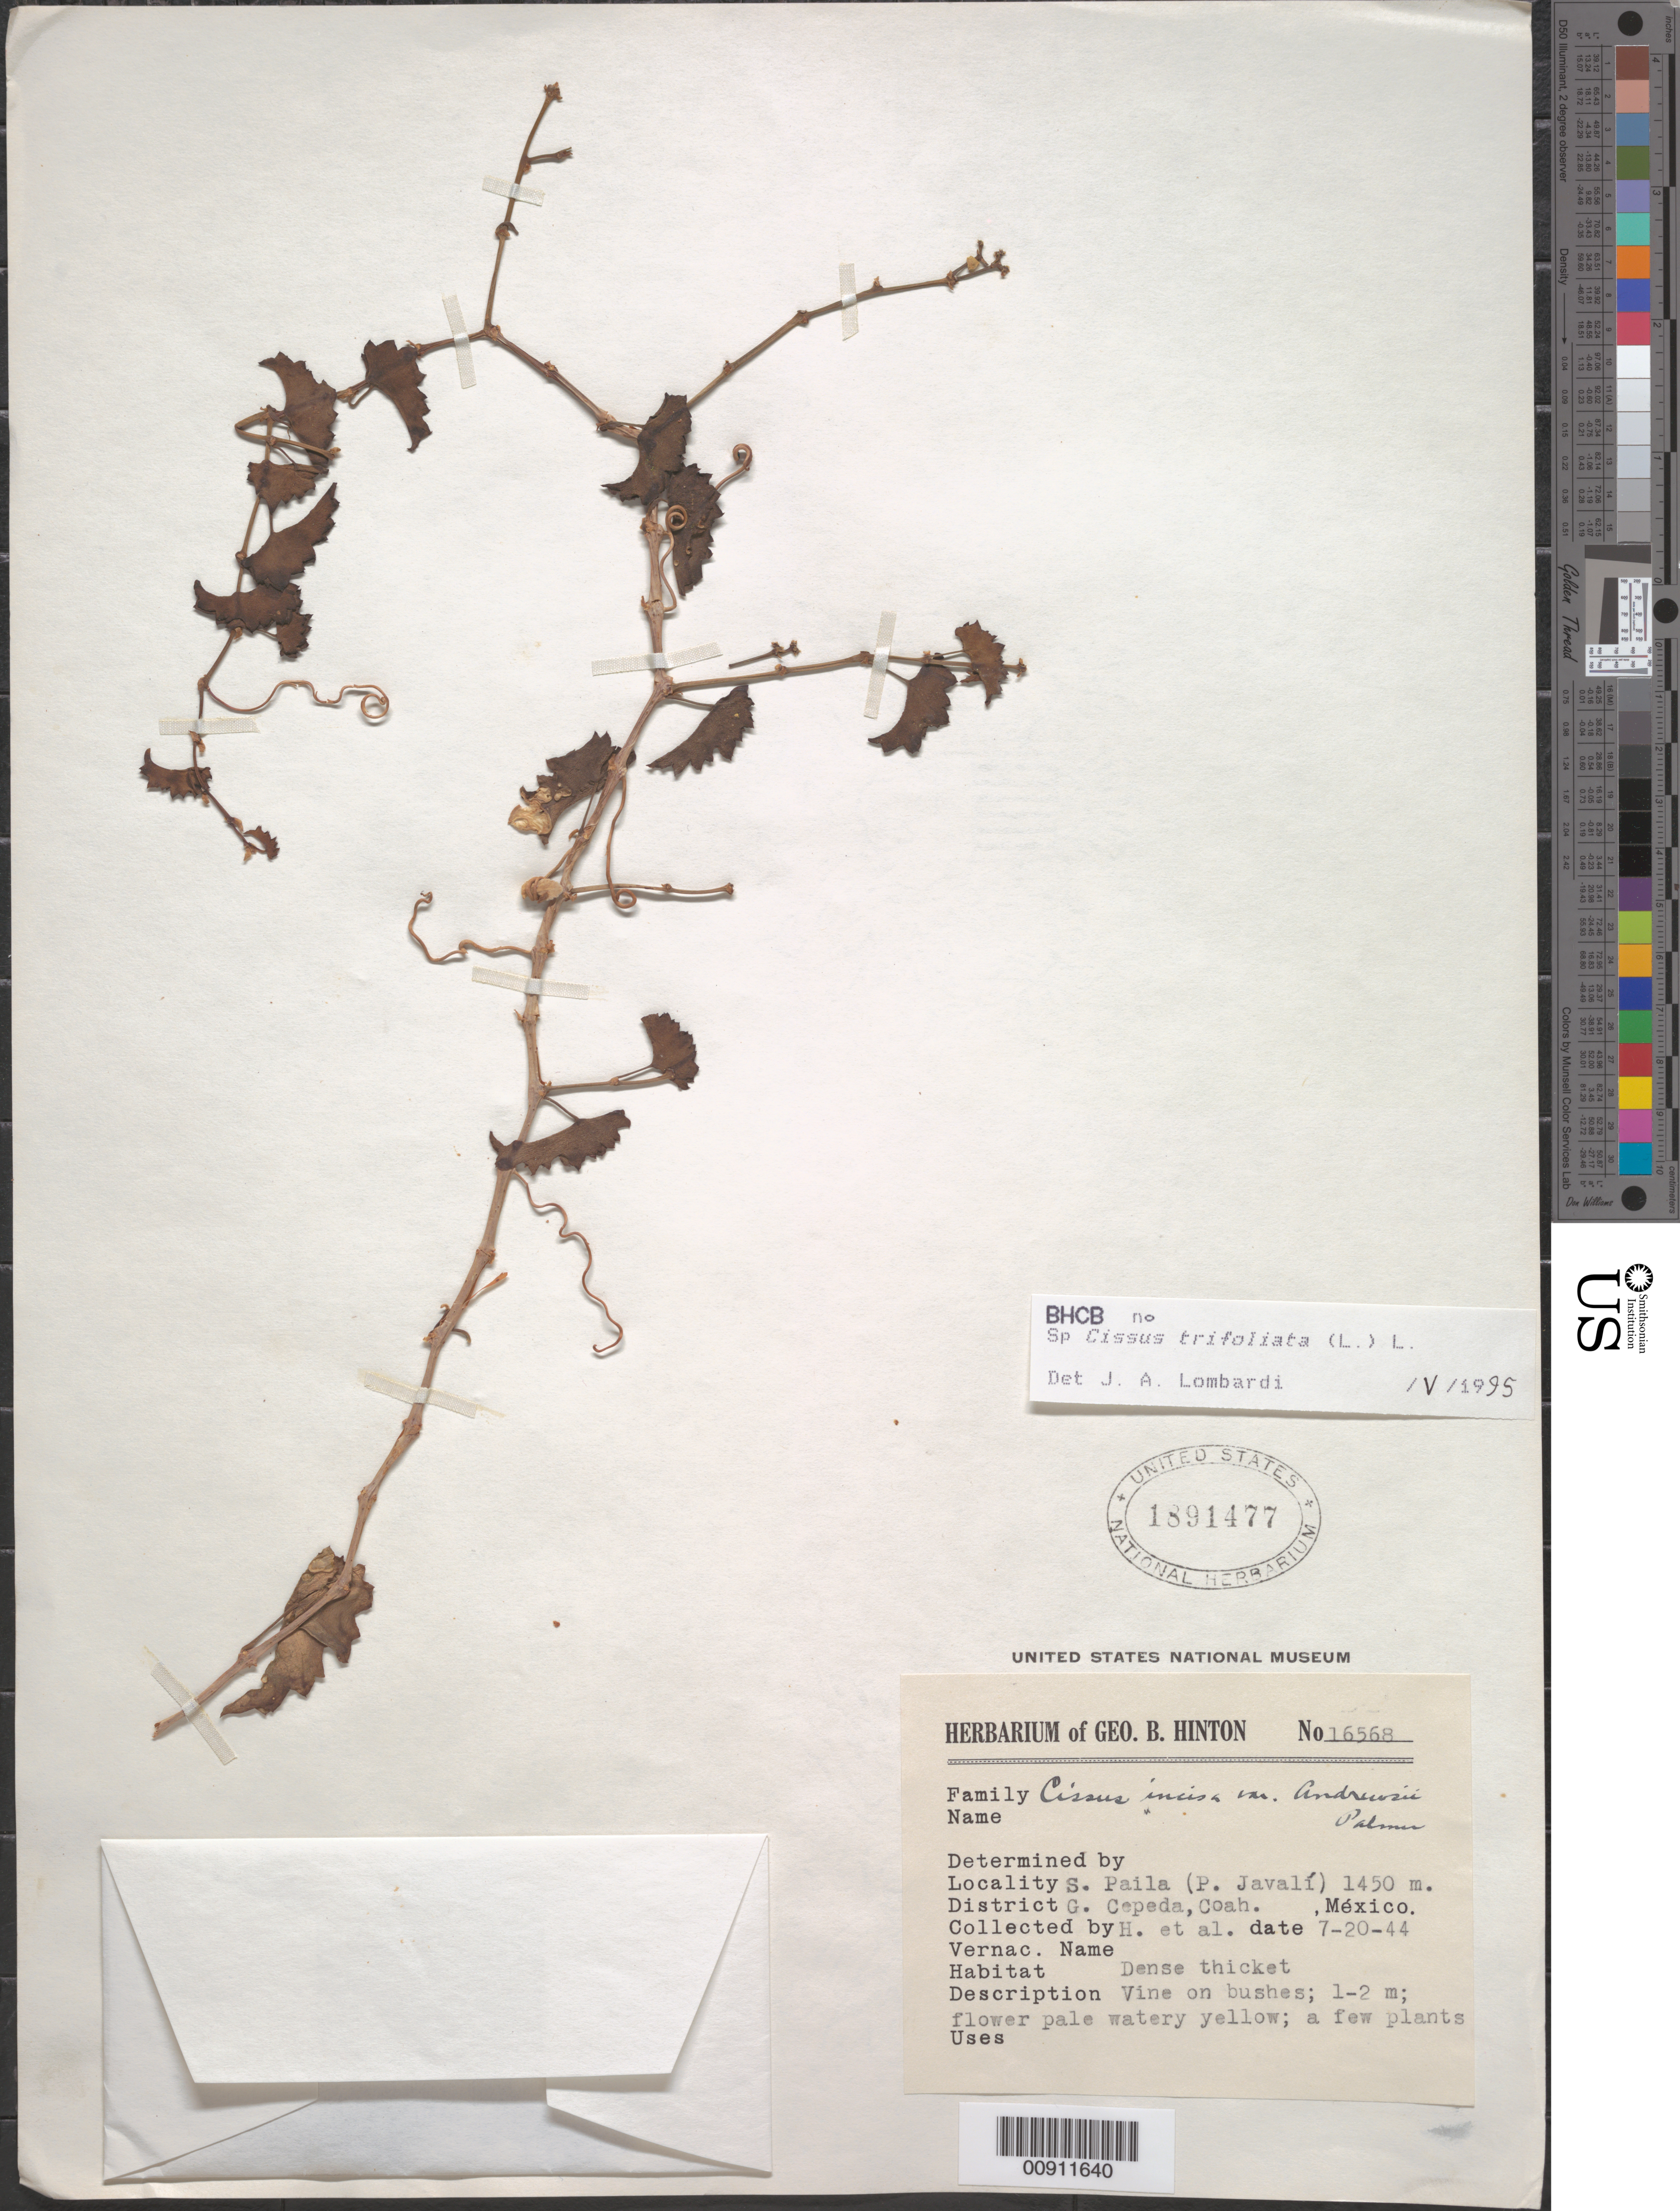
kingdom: Plantae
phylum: Tracheophyta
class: Magnoliopsida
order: Vitales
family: Vitaceae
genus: Cissus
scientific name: Cissus trifoliata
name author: (L.) L.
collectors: G. B. Hinton & et al.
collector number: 16568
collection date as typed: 20 Jul 1944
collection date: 1944-07-20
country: Mexico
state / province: Coahuila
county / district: General Cepeda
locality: S. Paila (P. Javalí) District General Cepeda, Coahuila.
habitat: Dense thicket. Vine on bushes.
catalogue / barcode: US 1891477